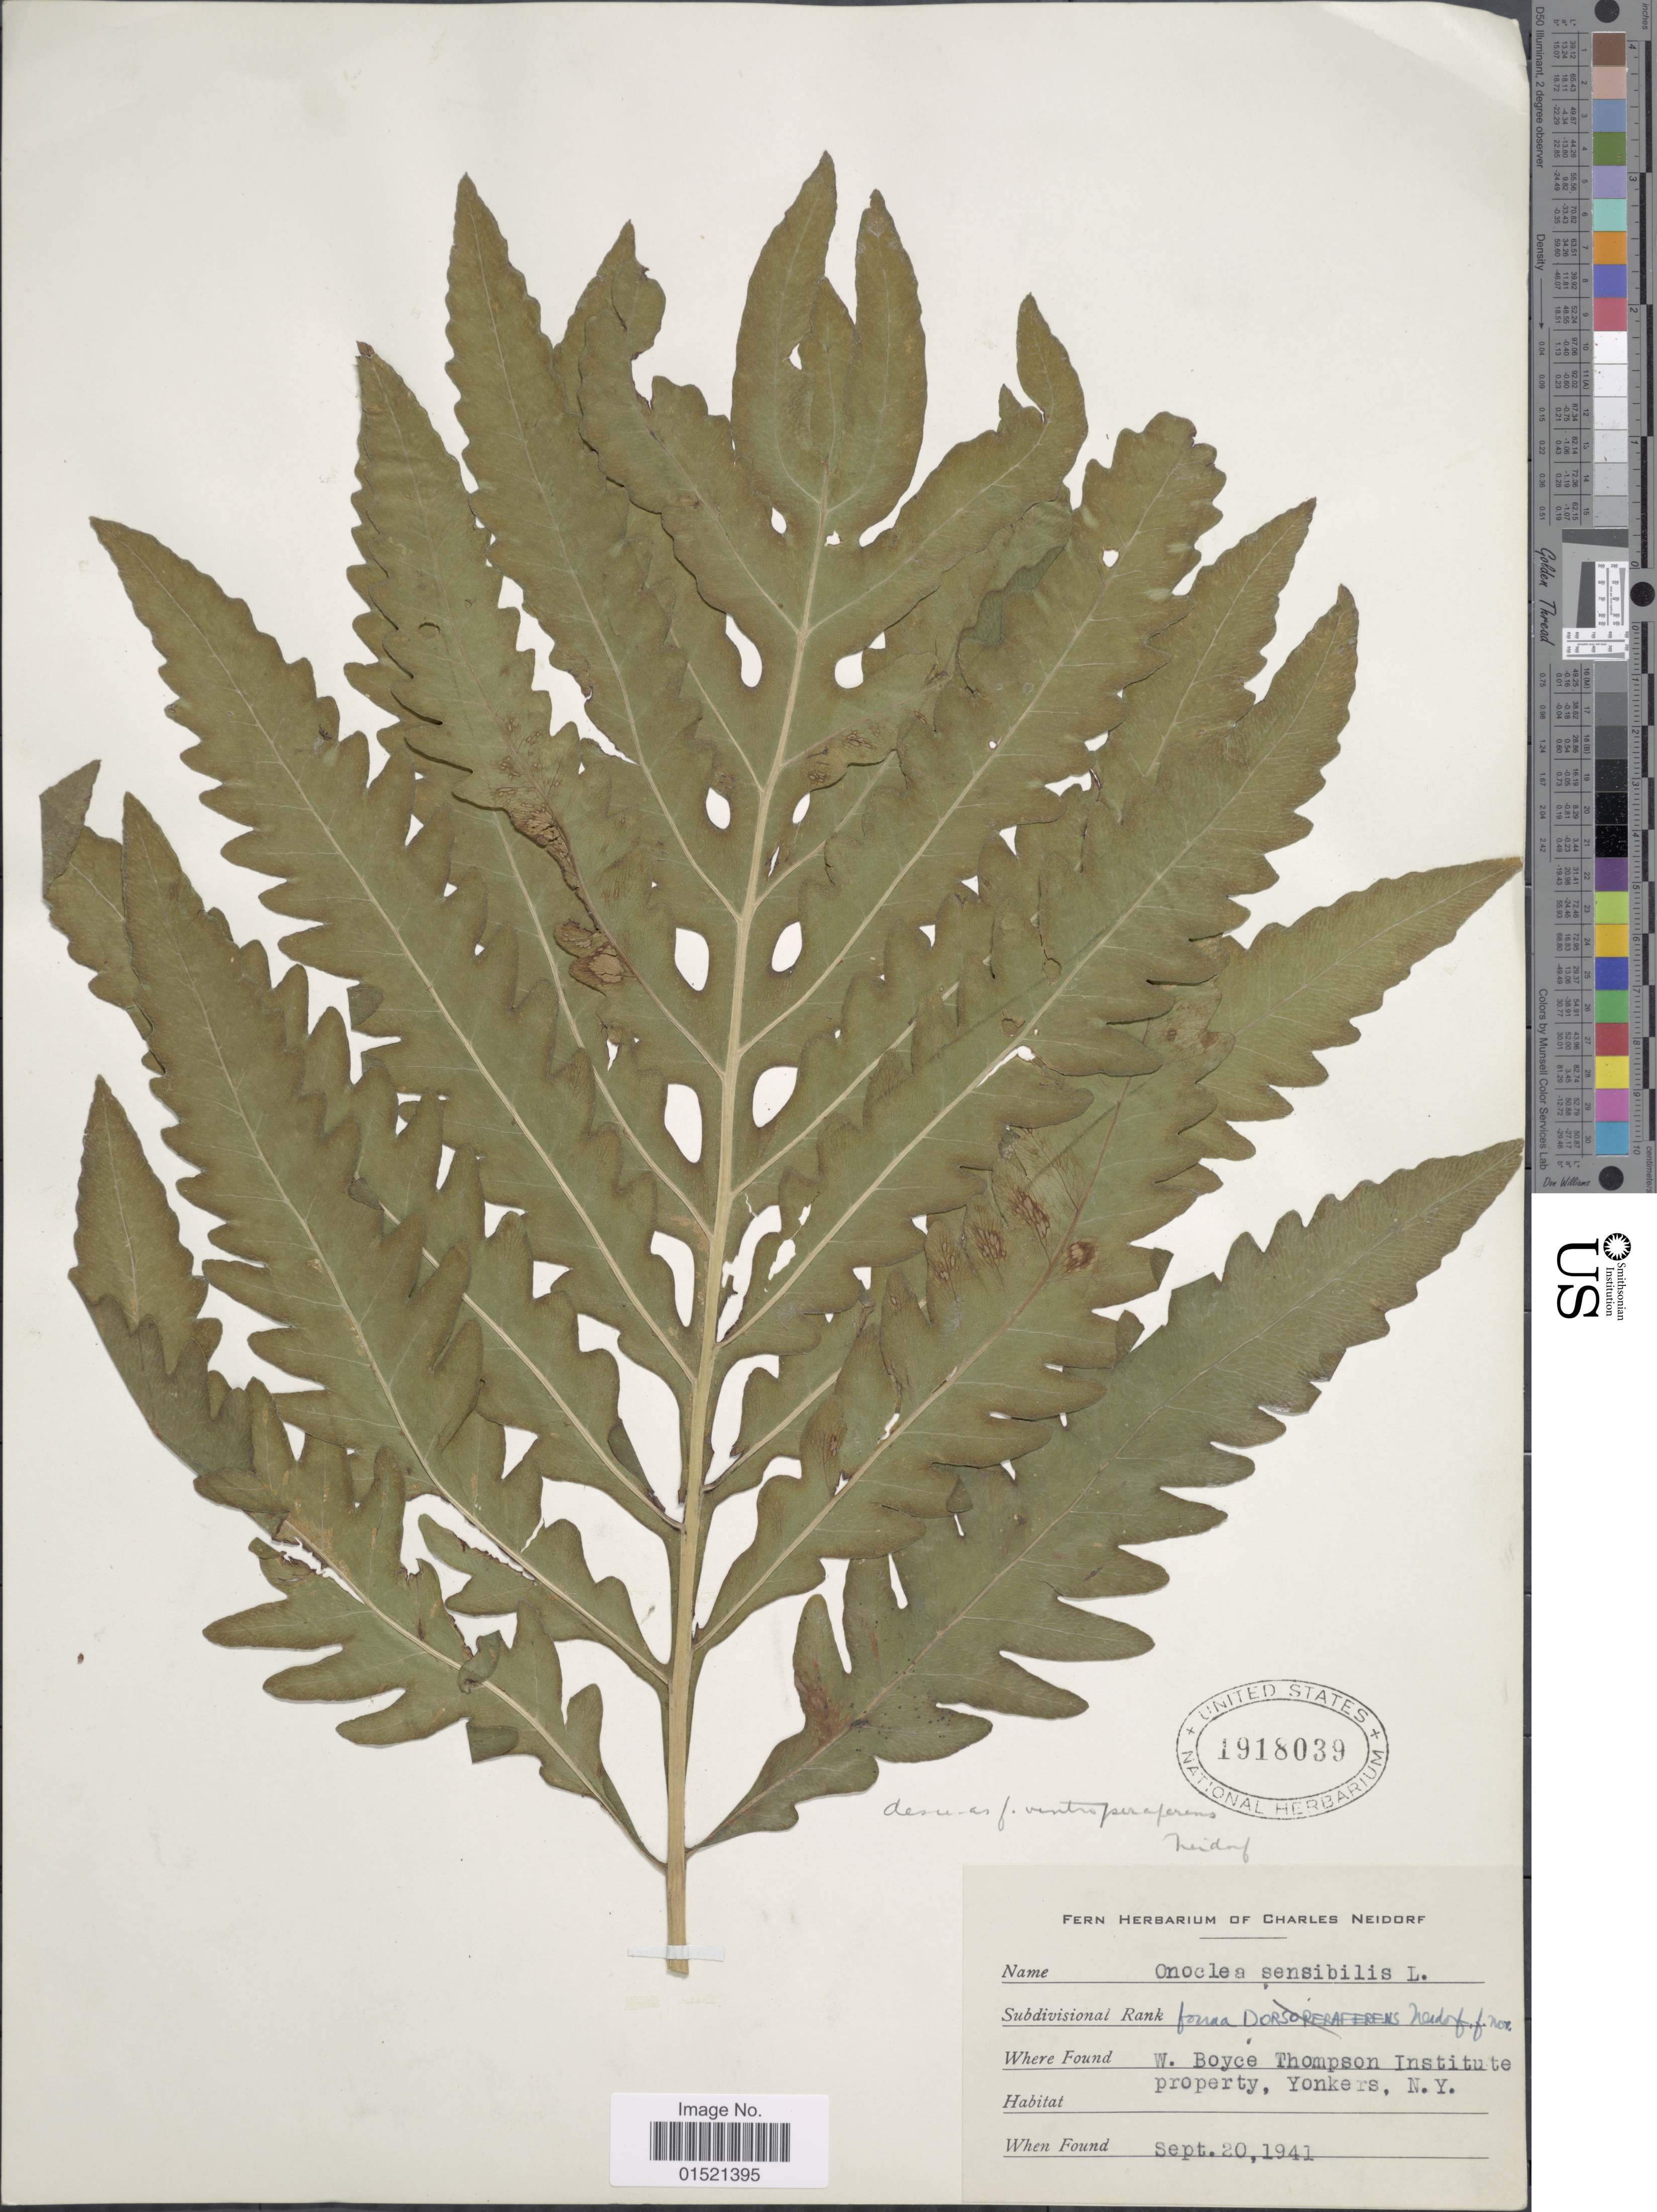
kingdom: Plantae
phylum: Tracheophyta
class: Polypodiopsida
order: Polypodiales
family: Onocleaceae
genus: Onoclea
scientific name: Onoclea sensibilis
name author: L.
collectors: ex herb. Charles Neidorf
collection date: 1941-09-20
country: United States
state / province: New York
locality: W. Boyce Thompson Institute property, Yonkers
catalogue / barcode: US 1918039